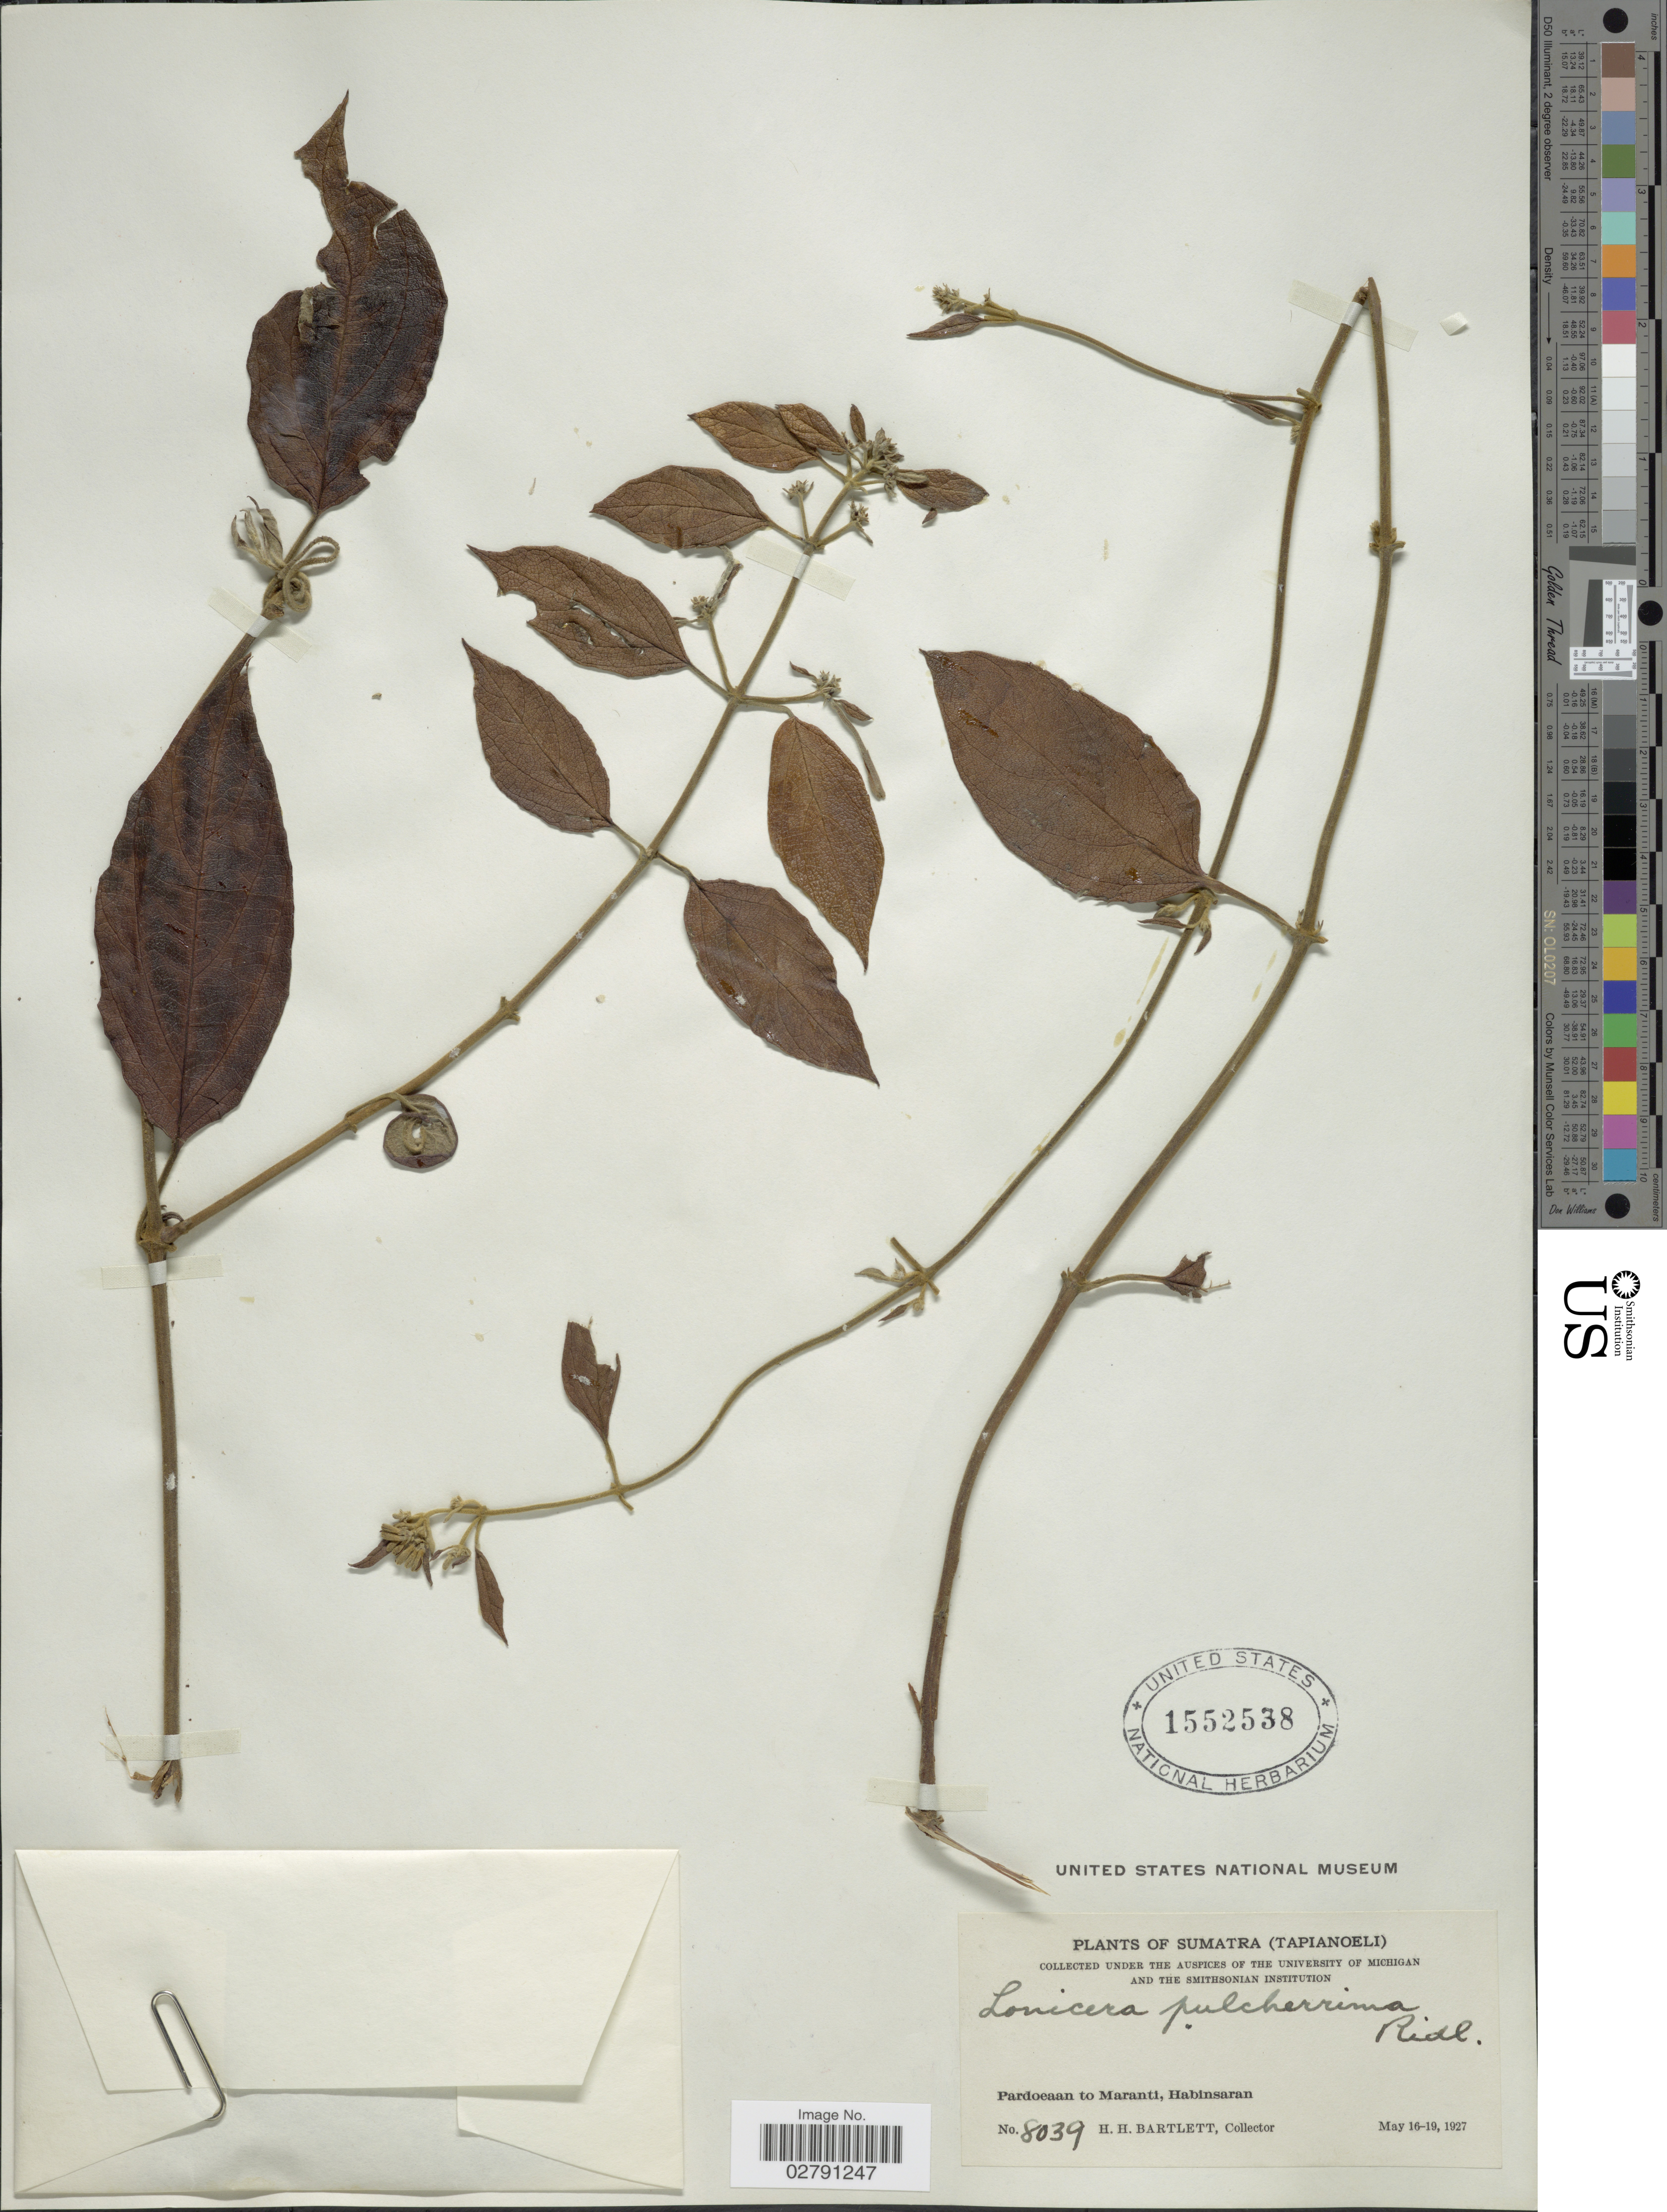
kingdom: Plantae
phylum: Tracheophyta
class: Magnoliopsida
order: Dipsacales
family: Caprifoliaceae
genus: Lonicera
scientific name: Lonicera pulcherrima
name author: Ridl.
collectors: H. H. Bartlett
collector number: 8039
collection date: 1927-05-16/1927-05-19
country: Indonesia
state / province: Sumatra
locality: (Tapianoeli). Pardoeaan to Maranti, Habinsaran.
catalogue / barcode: US 1552538